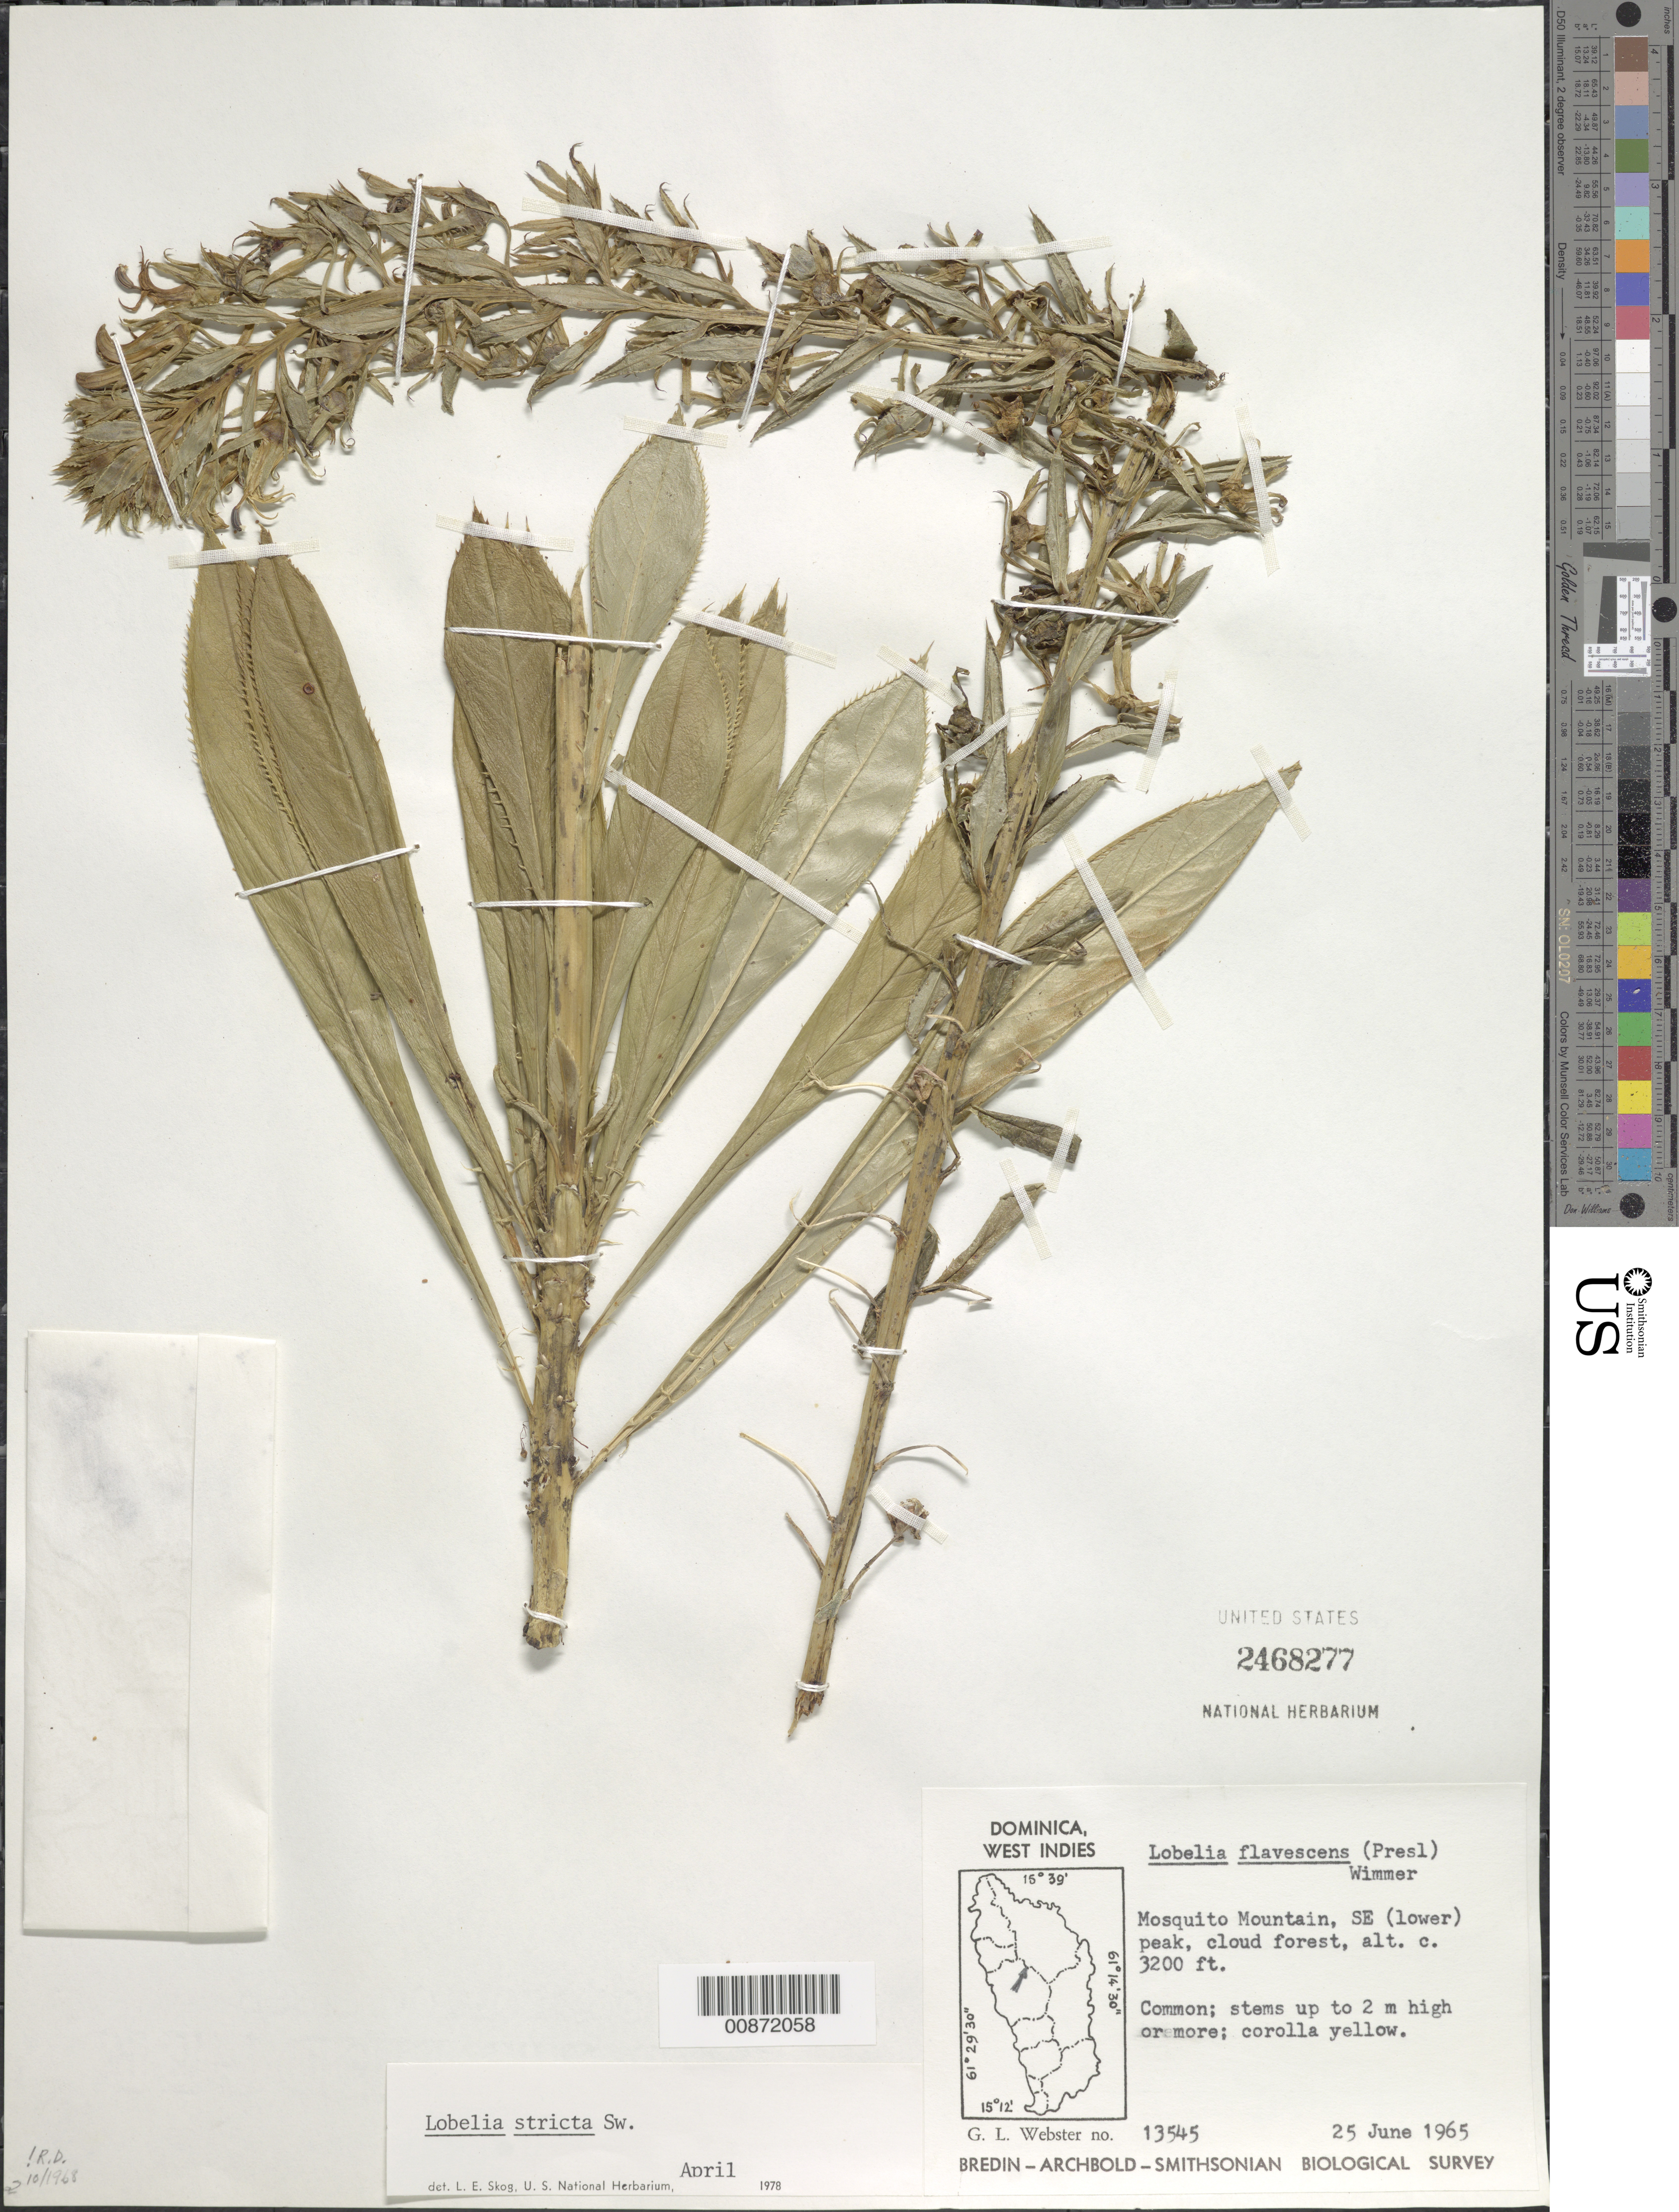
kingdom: Plantae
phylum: Tracheophyta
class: Magnoliopsida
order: Asterales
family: Campanulaceae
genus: Lobelia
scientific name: Lobelia stricta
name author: Sw.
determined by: Skog, Laurence E.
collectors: G. L. Webster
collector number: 13545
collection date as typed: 25 Jun 1965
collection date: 1965-06-25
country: Dominica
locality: Mosquito Mountain, SE (lower) peak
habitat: Cloud forest on lower peak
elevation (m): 975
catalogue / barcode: US 2468277